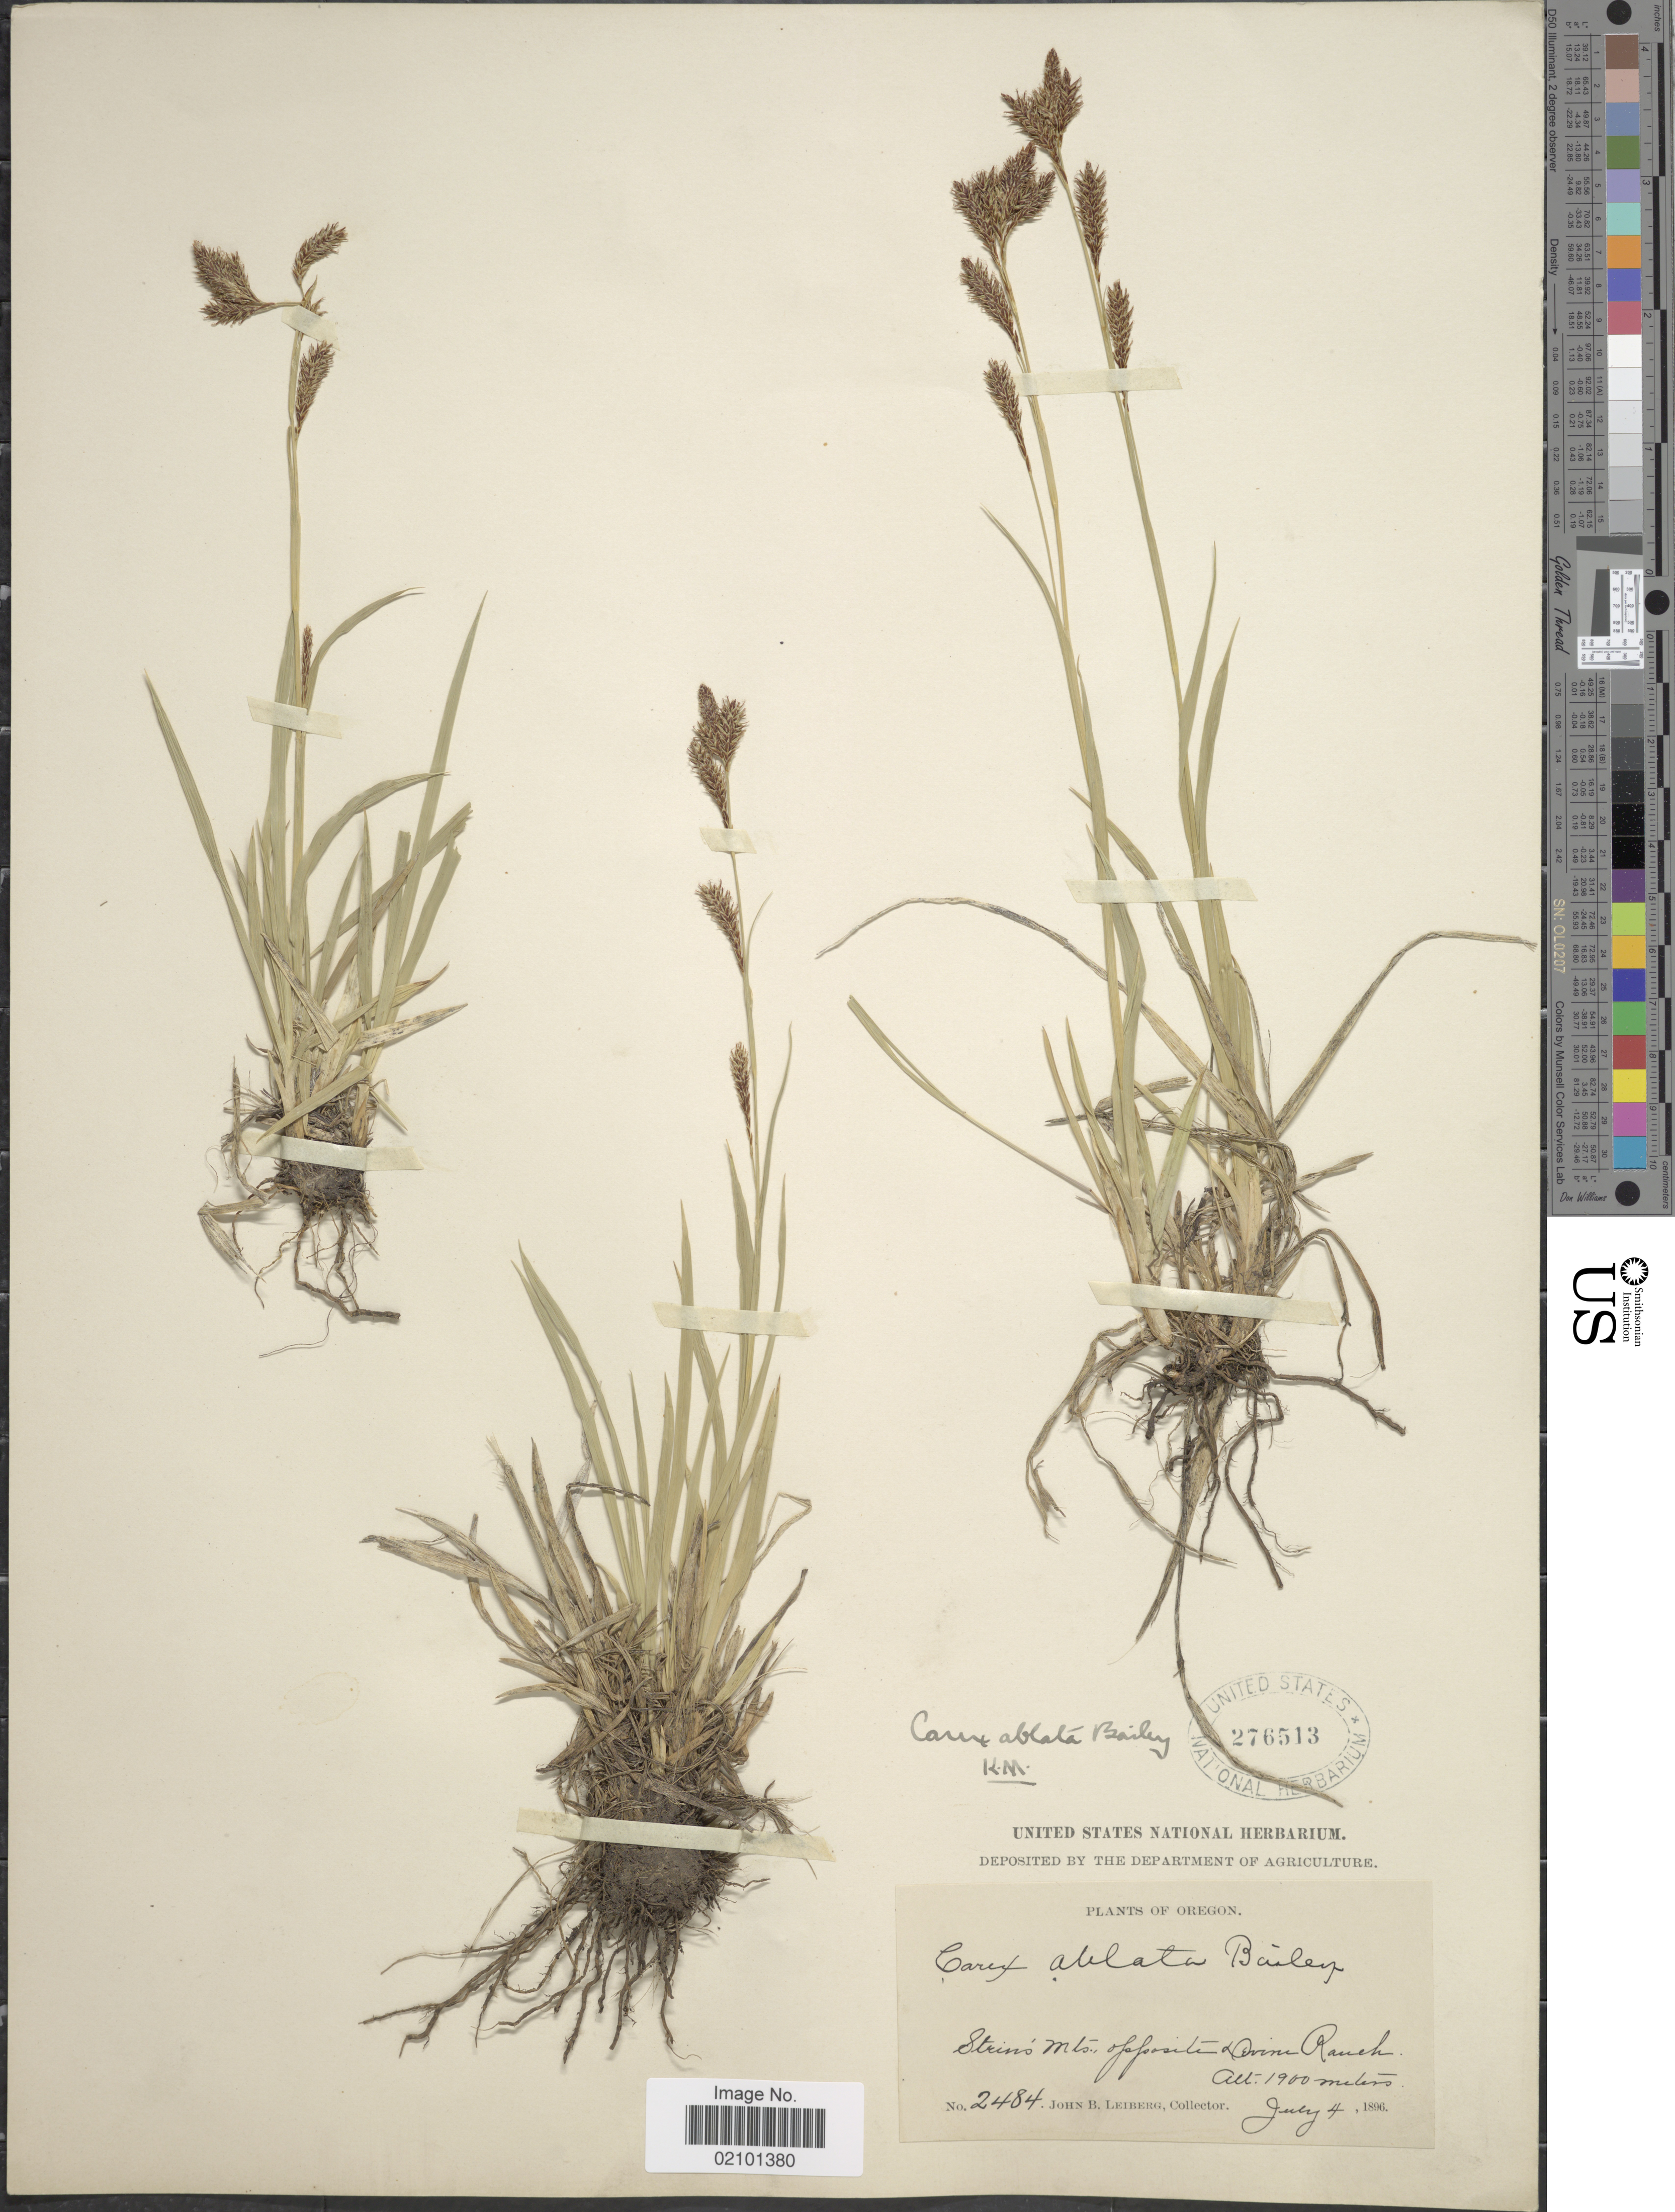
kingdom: Plantae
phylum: Tracheophyta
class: Liliopsida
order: Poales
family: Cyperaceae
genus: Carex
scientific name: Carex ablata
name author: L.H. Bailey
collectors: J. B. Leiberg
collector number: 2484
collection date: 1896-07-04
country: United States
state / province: Oregon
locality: Stein's Mts., opposite Devine Ranch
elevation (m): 1900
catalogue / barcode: US 276513